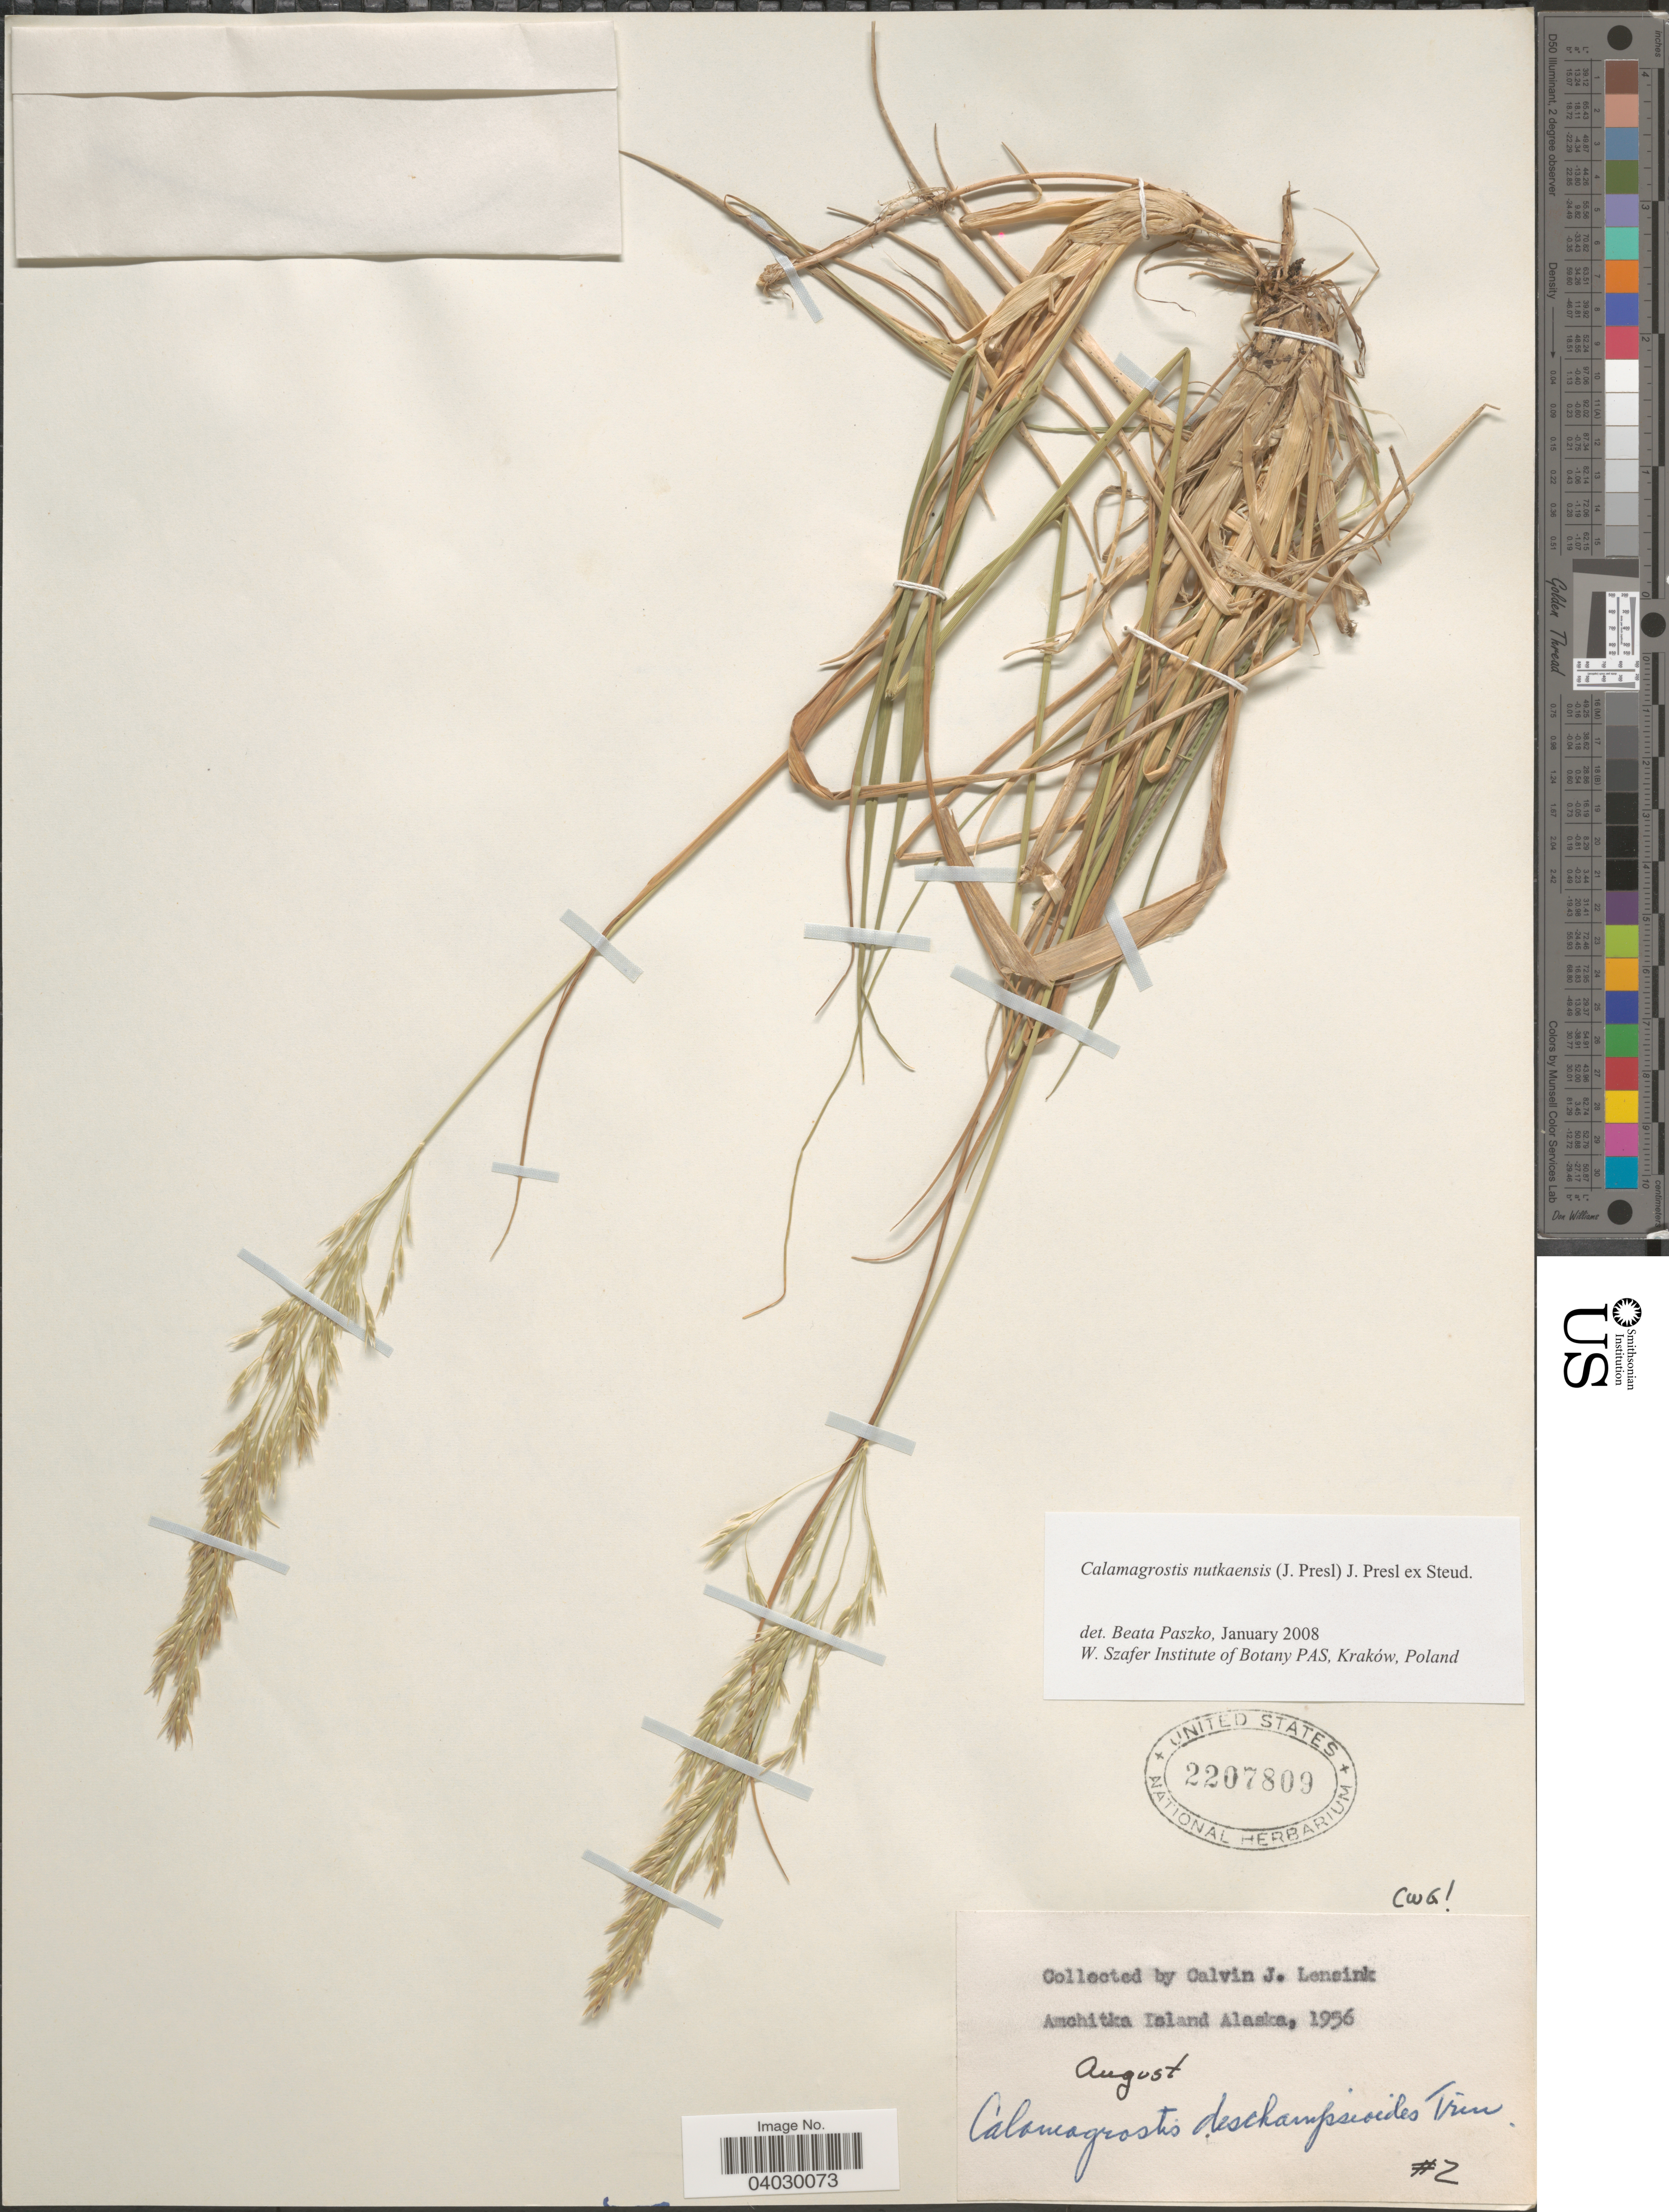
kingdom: Plantae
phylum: Tracheophyta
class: Liliopsida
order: Poales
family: Poaceae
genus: Calamagrostis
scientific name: Calamagrostis nutkaensis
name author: (J. Presl) Steud.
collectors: C. Lensink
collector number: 2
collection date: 1956-08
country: United States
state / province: Alaska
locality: Amchitka Island.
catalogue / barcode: US 2207809